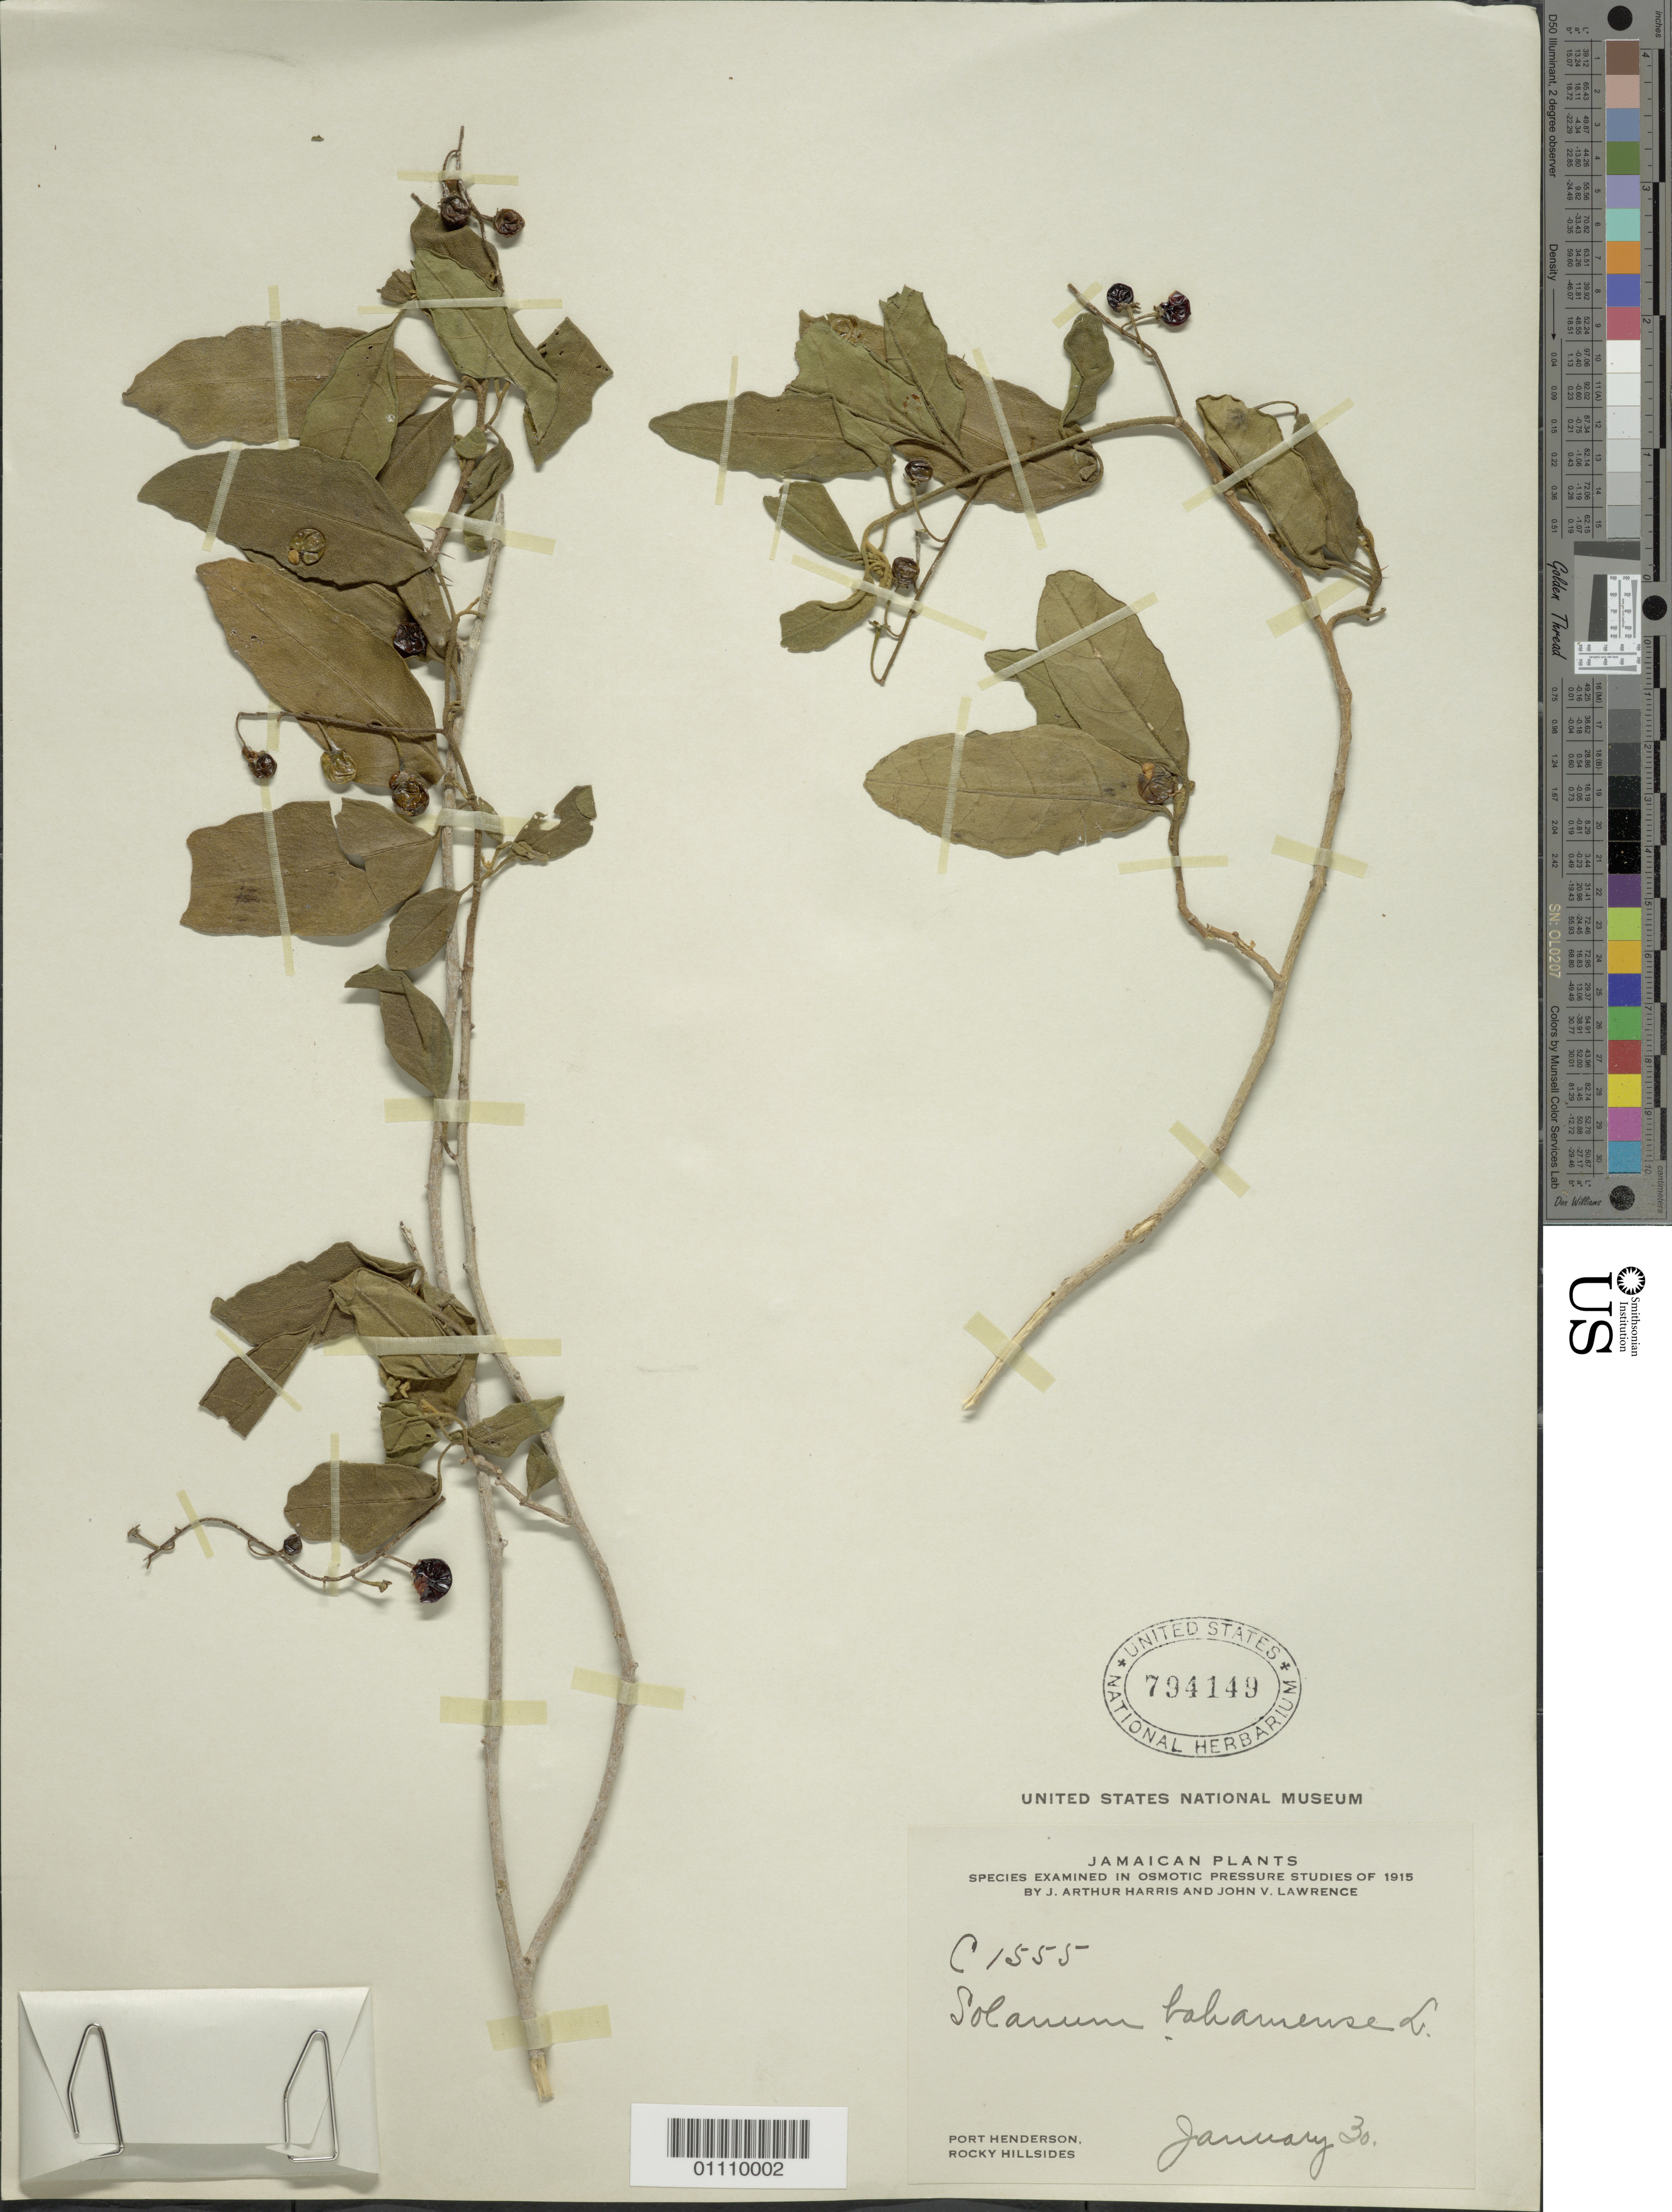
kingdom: Plantae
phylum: Tracheophyta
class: Magnoliopsida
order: Solanales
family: Solanaceae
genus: Solanum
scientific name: Solanum bahamense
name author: L.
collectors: J. A. Harris & J. Lawrence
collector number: C1555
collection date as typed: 30 Jan 1915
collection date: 1915-01-30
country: Jamaica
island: Jamaica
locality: Port Henderson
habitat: Rocky hillsides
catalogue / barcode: US 794149